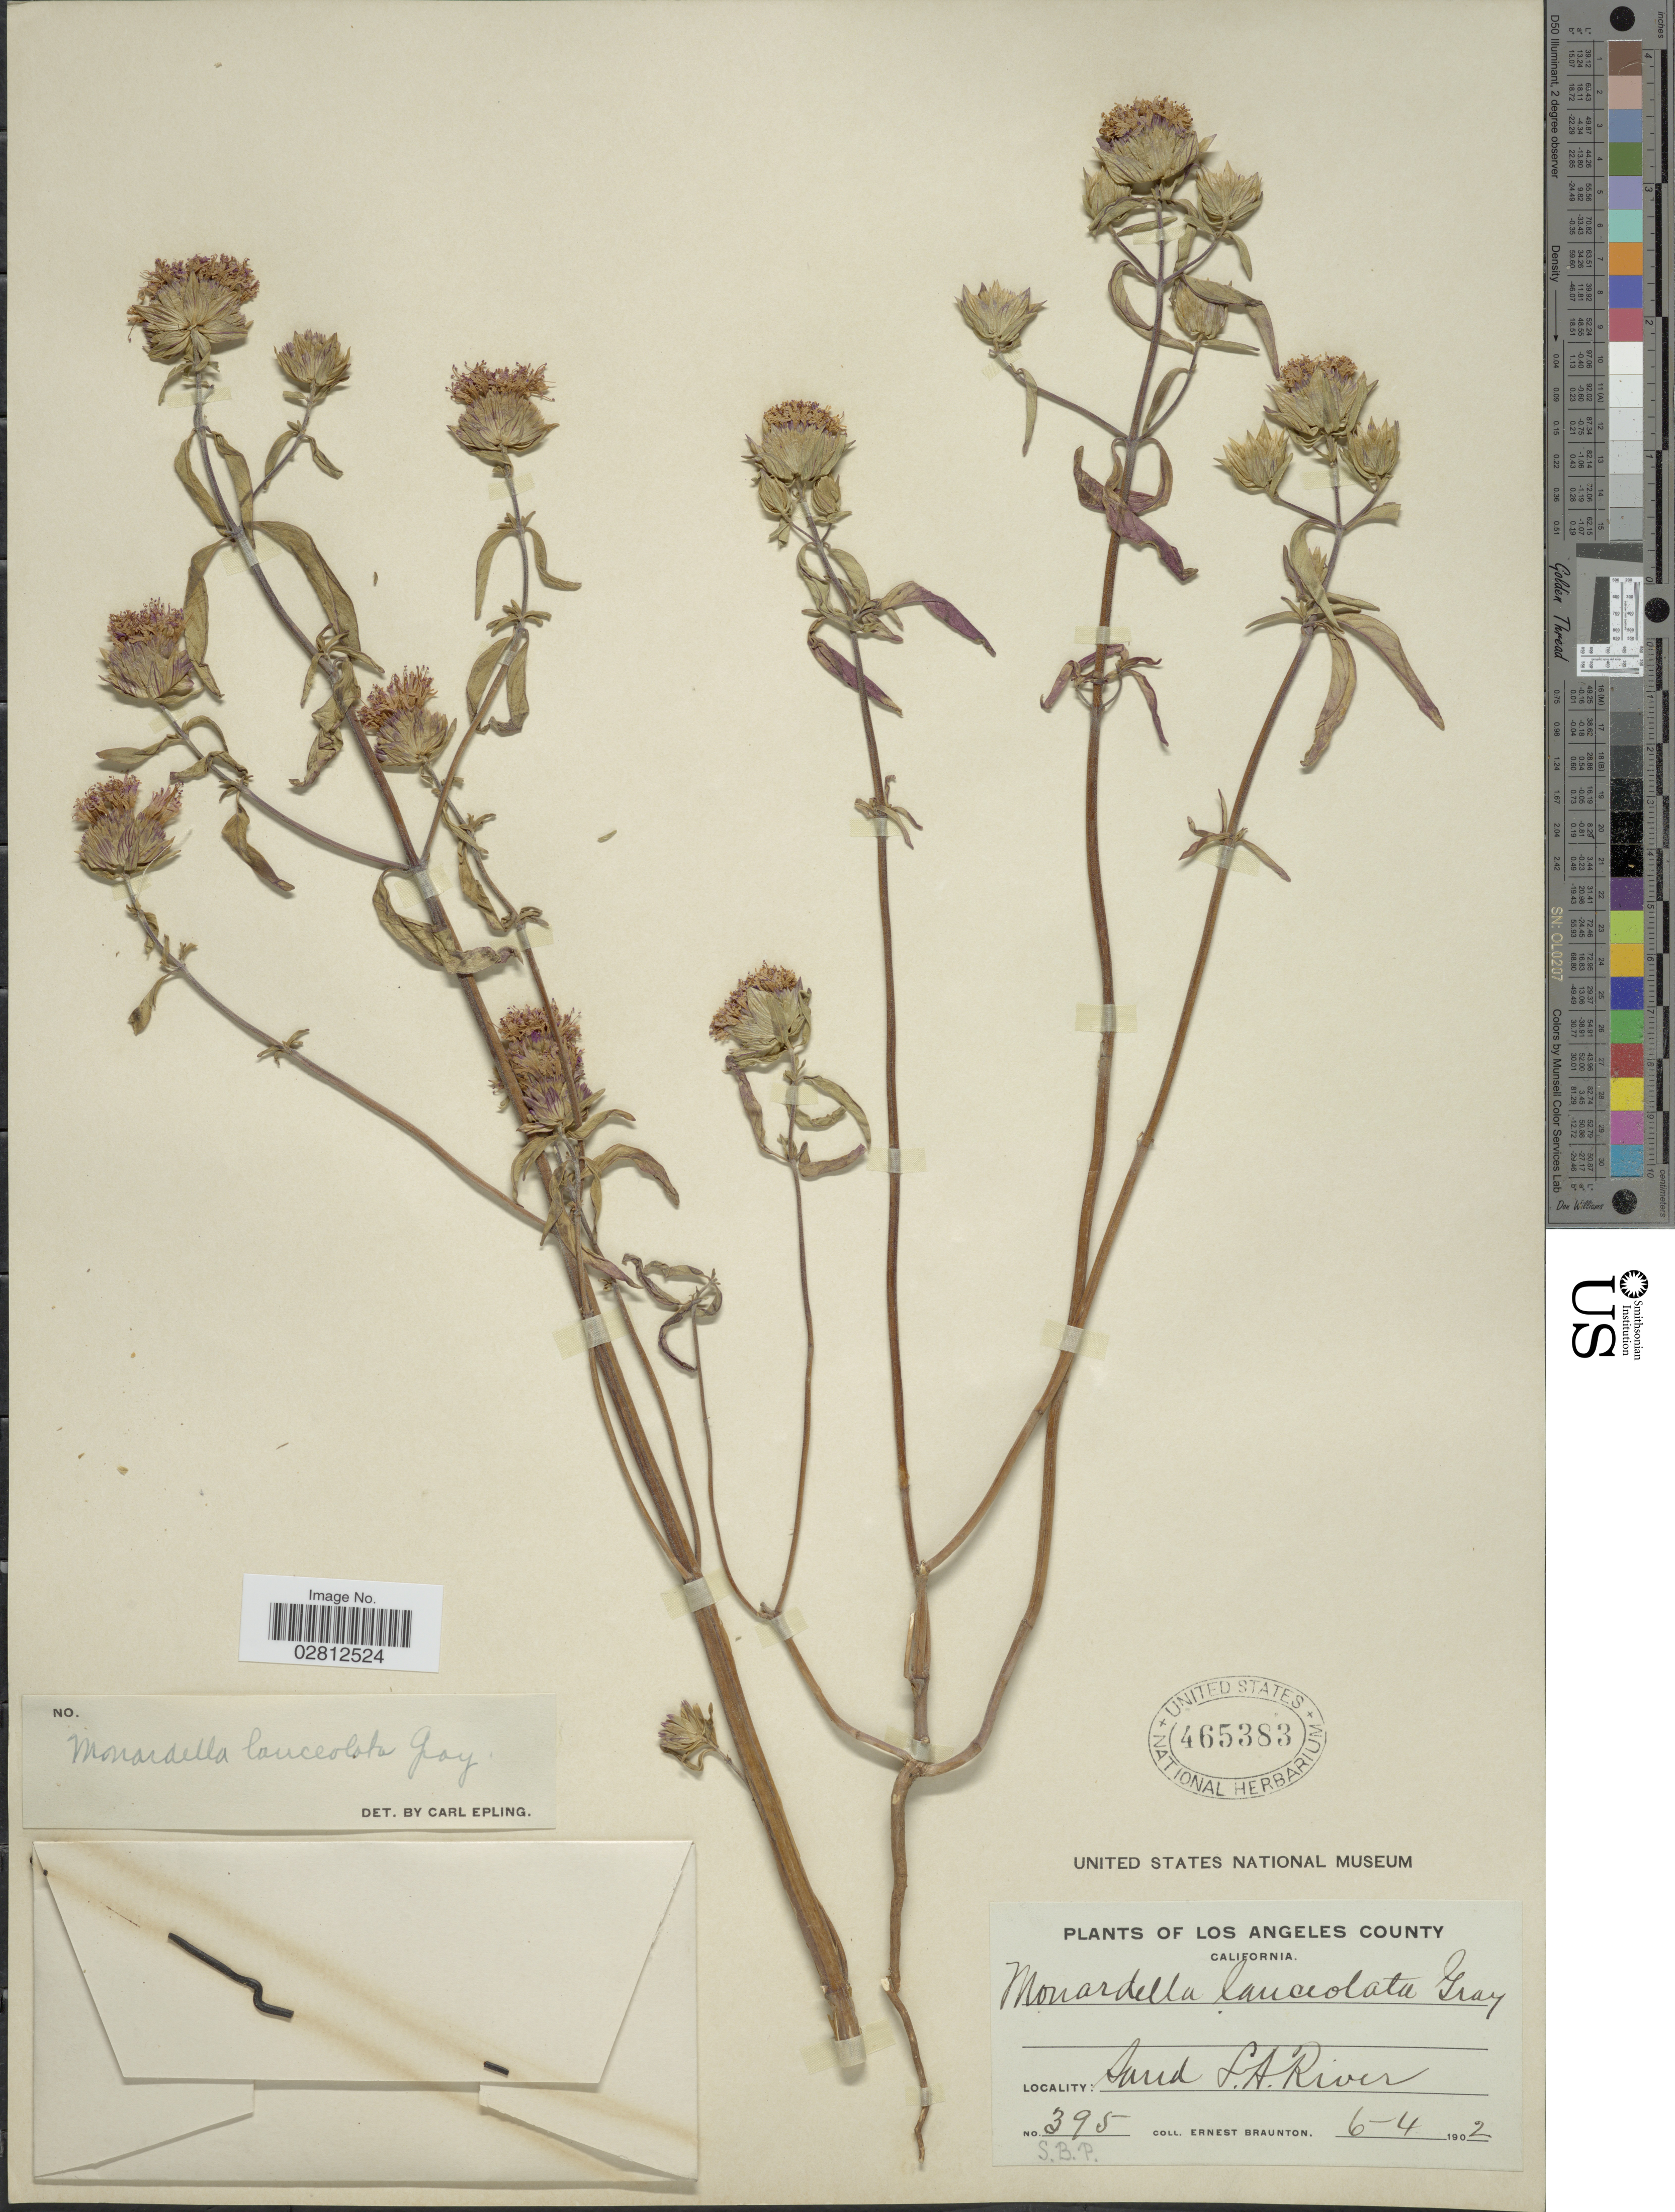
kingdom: Plantae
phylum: Tracheophyta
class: Magnoliopsida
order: Lamiales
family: Lamiaceae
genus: Monardella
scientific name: Monardella lanceolata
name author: A. Gray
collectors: E. Braunton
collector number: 395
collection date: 1902-06-04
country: United States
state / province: California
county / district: Los Angeles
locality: Los Angeles County, Sand L.A. River.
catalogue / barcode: US 465383